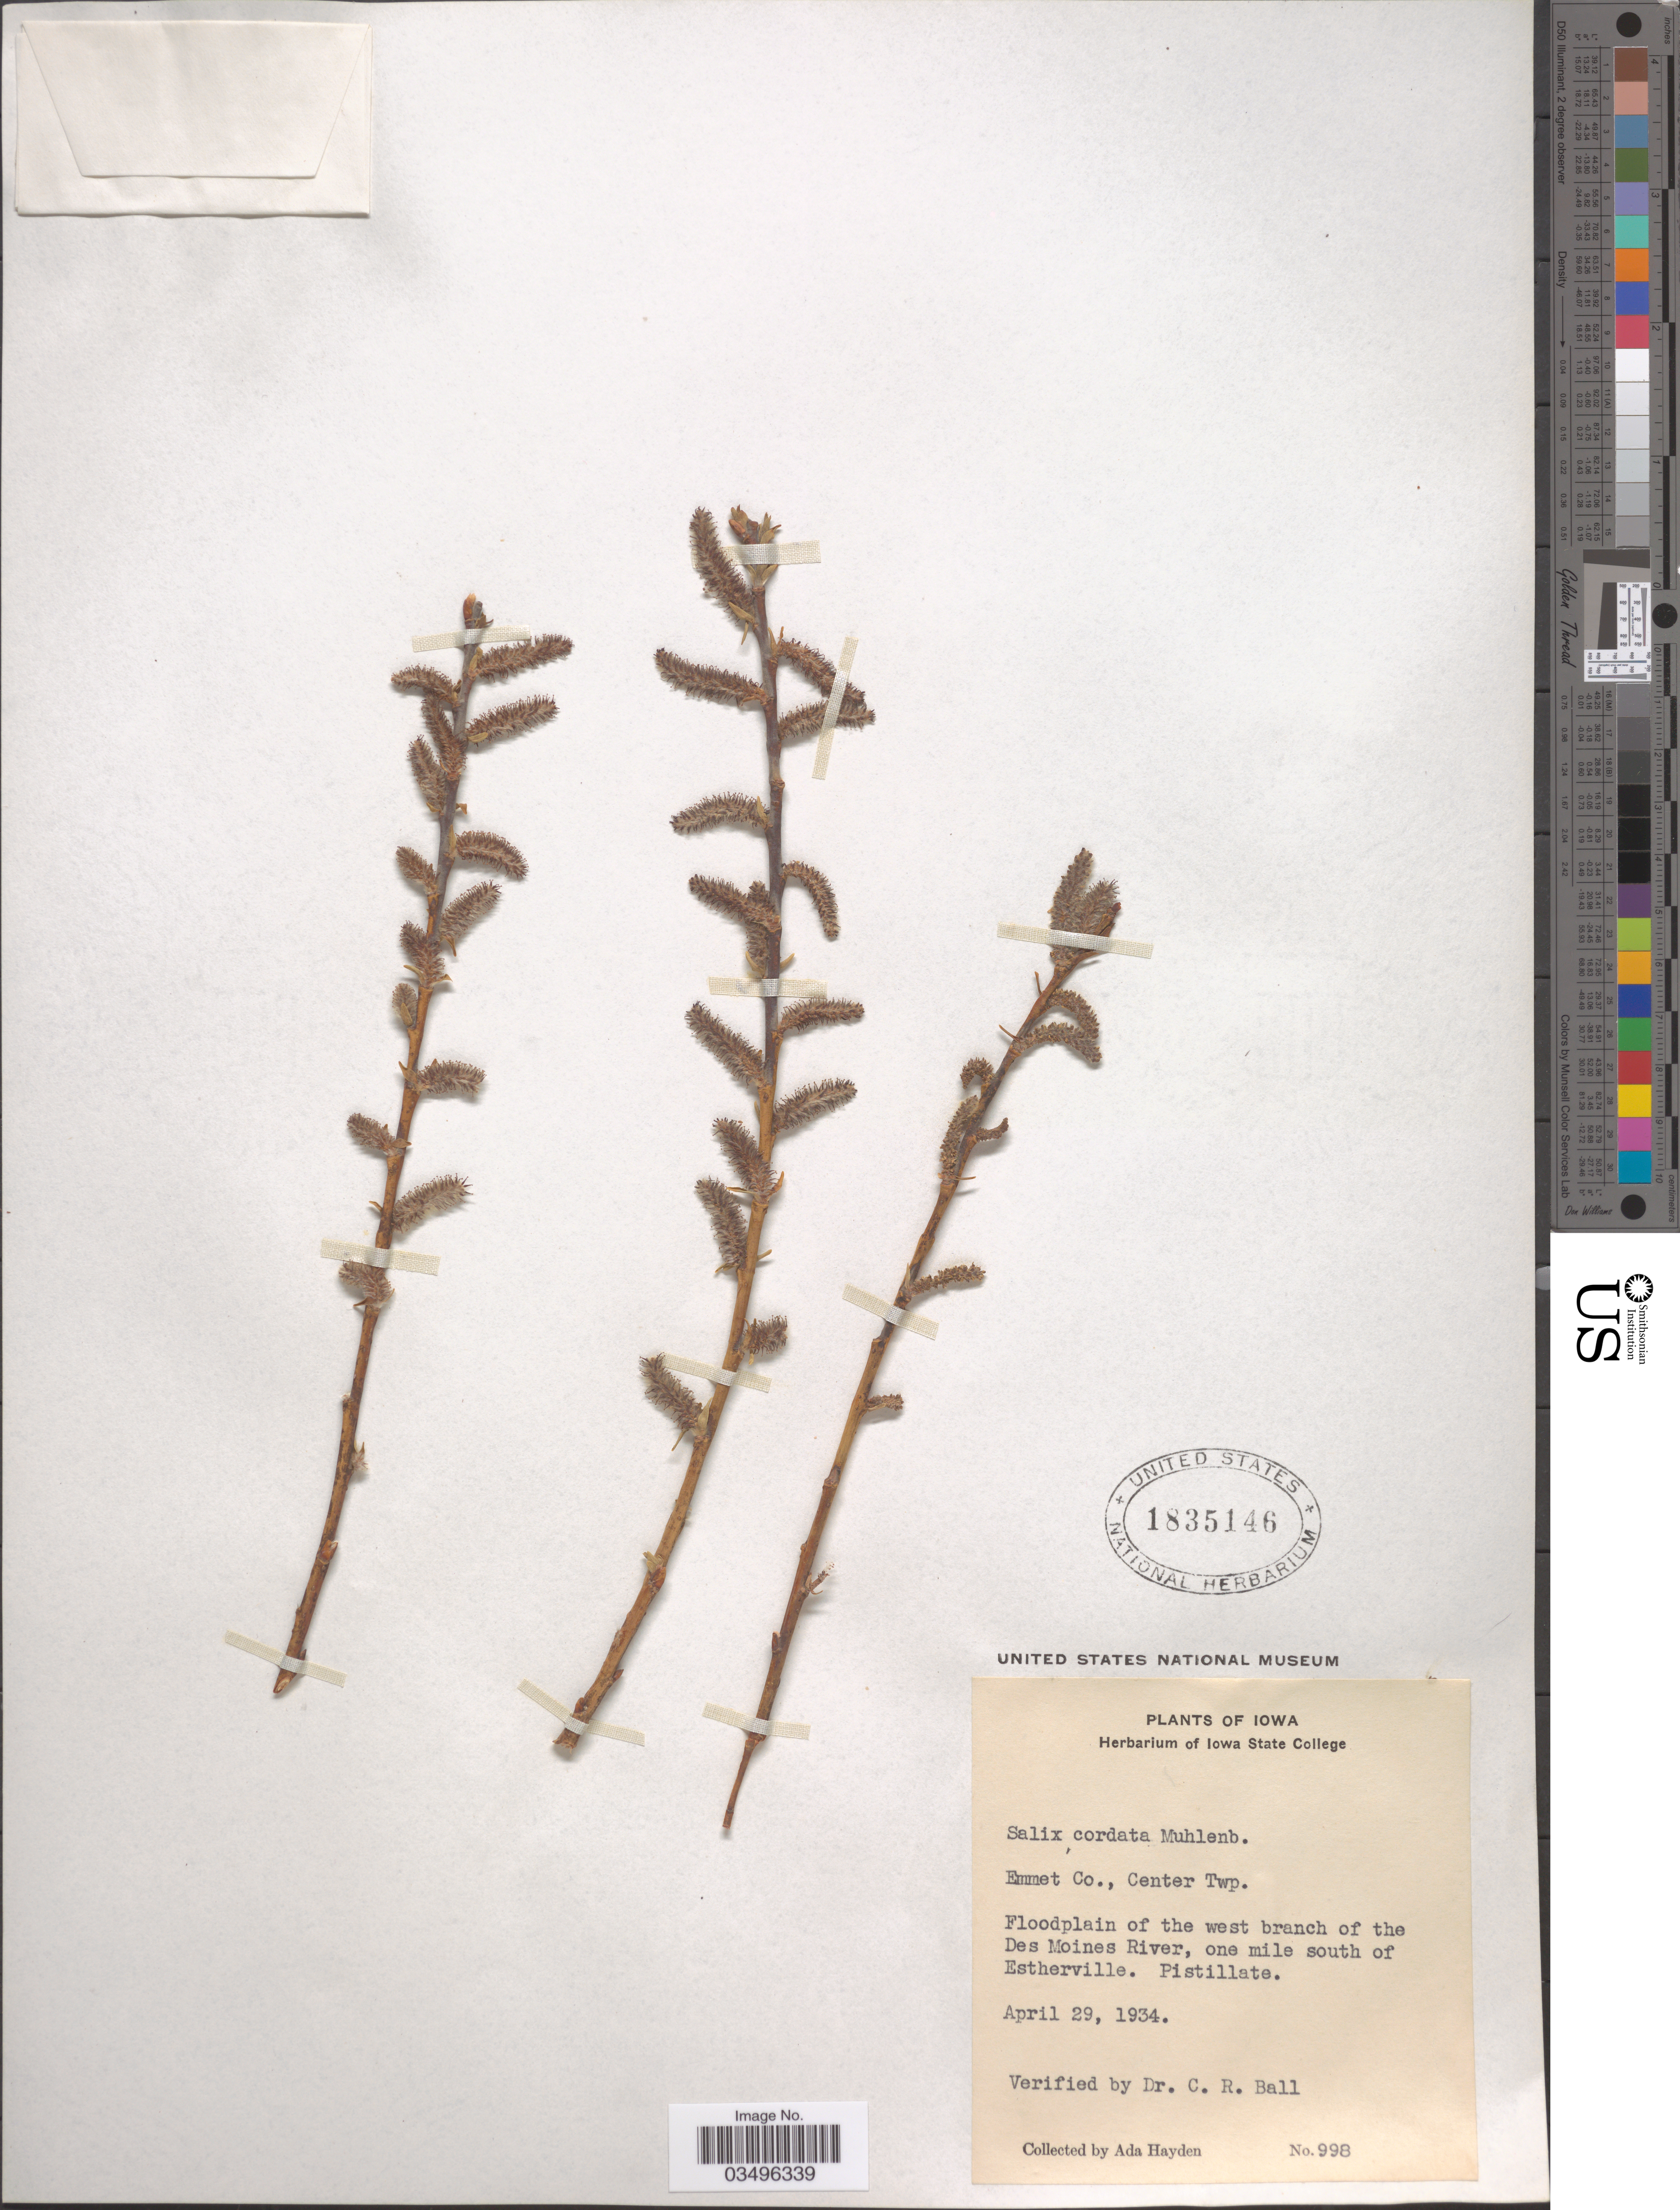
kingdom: Plantae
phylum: Tracheophyta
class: Magnoliopsida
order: Malpighiales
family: Salicaceae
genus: Salix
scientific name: Salix cordata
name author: Michx.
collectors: Ada Hayden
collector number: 998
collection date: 1934-04-29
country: United States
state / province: Iowa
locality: Emmet Co., Center Twp. Floodplain of the west branch of the Des Moines River, one mile south of Estherville.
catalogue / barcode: US 1835146